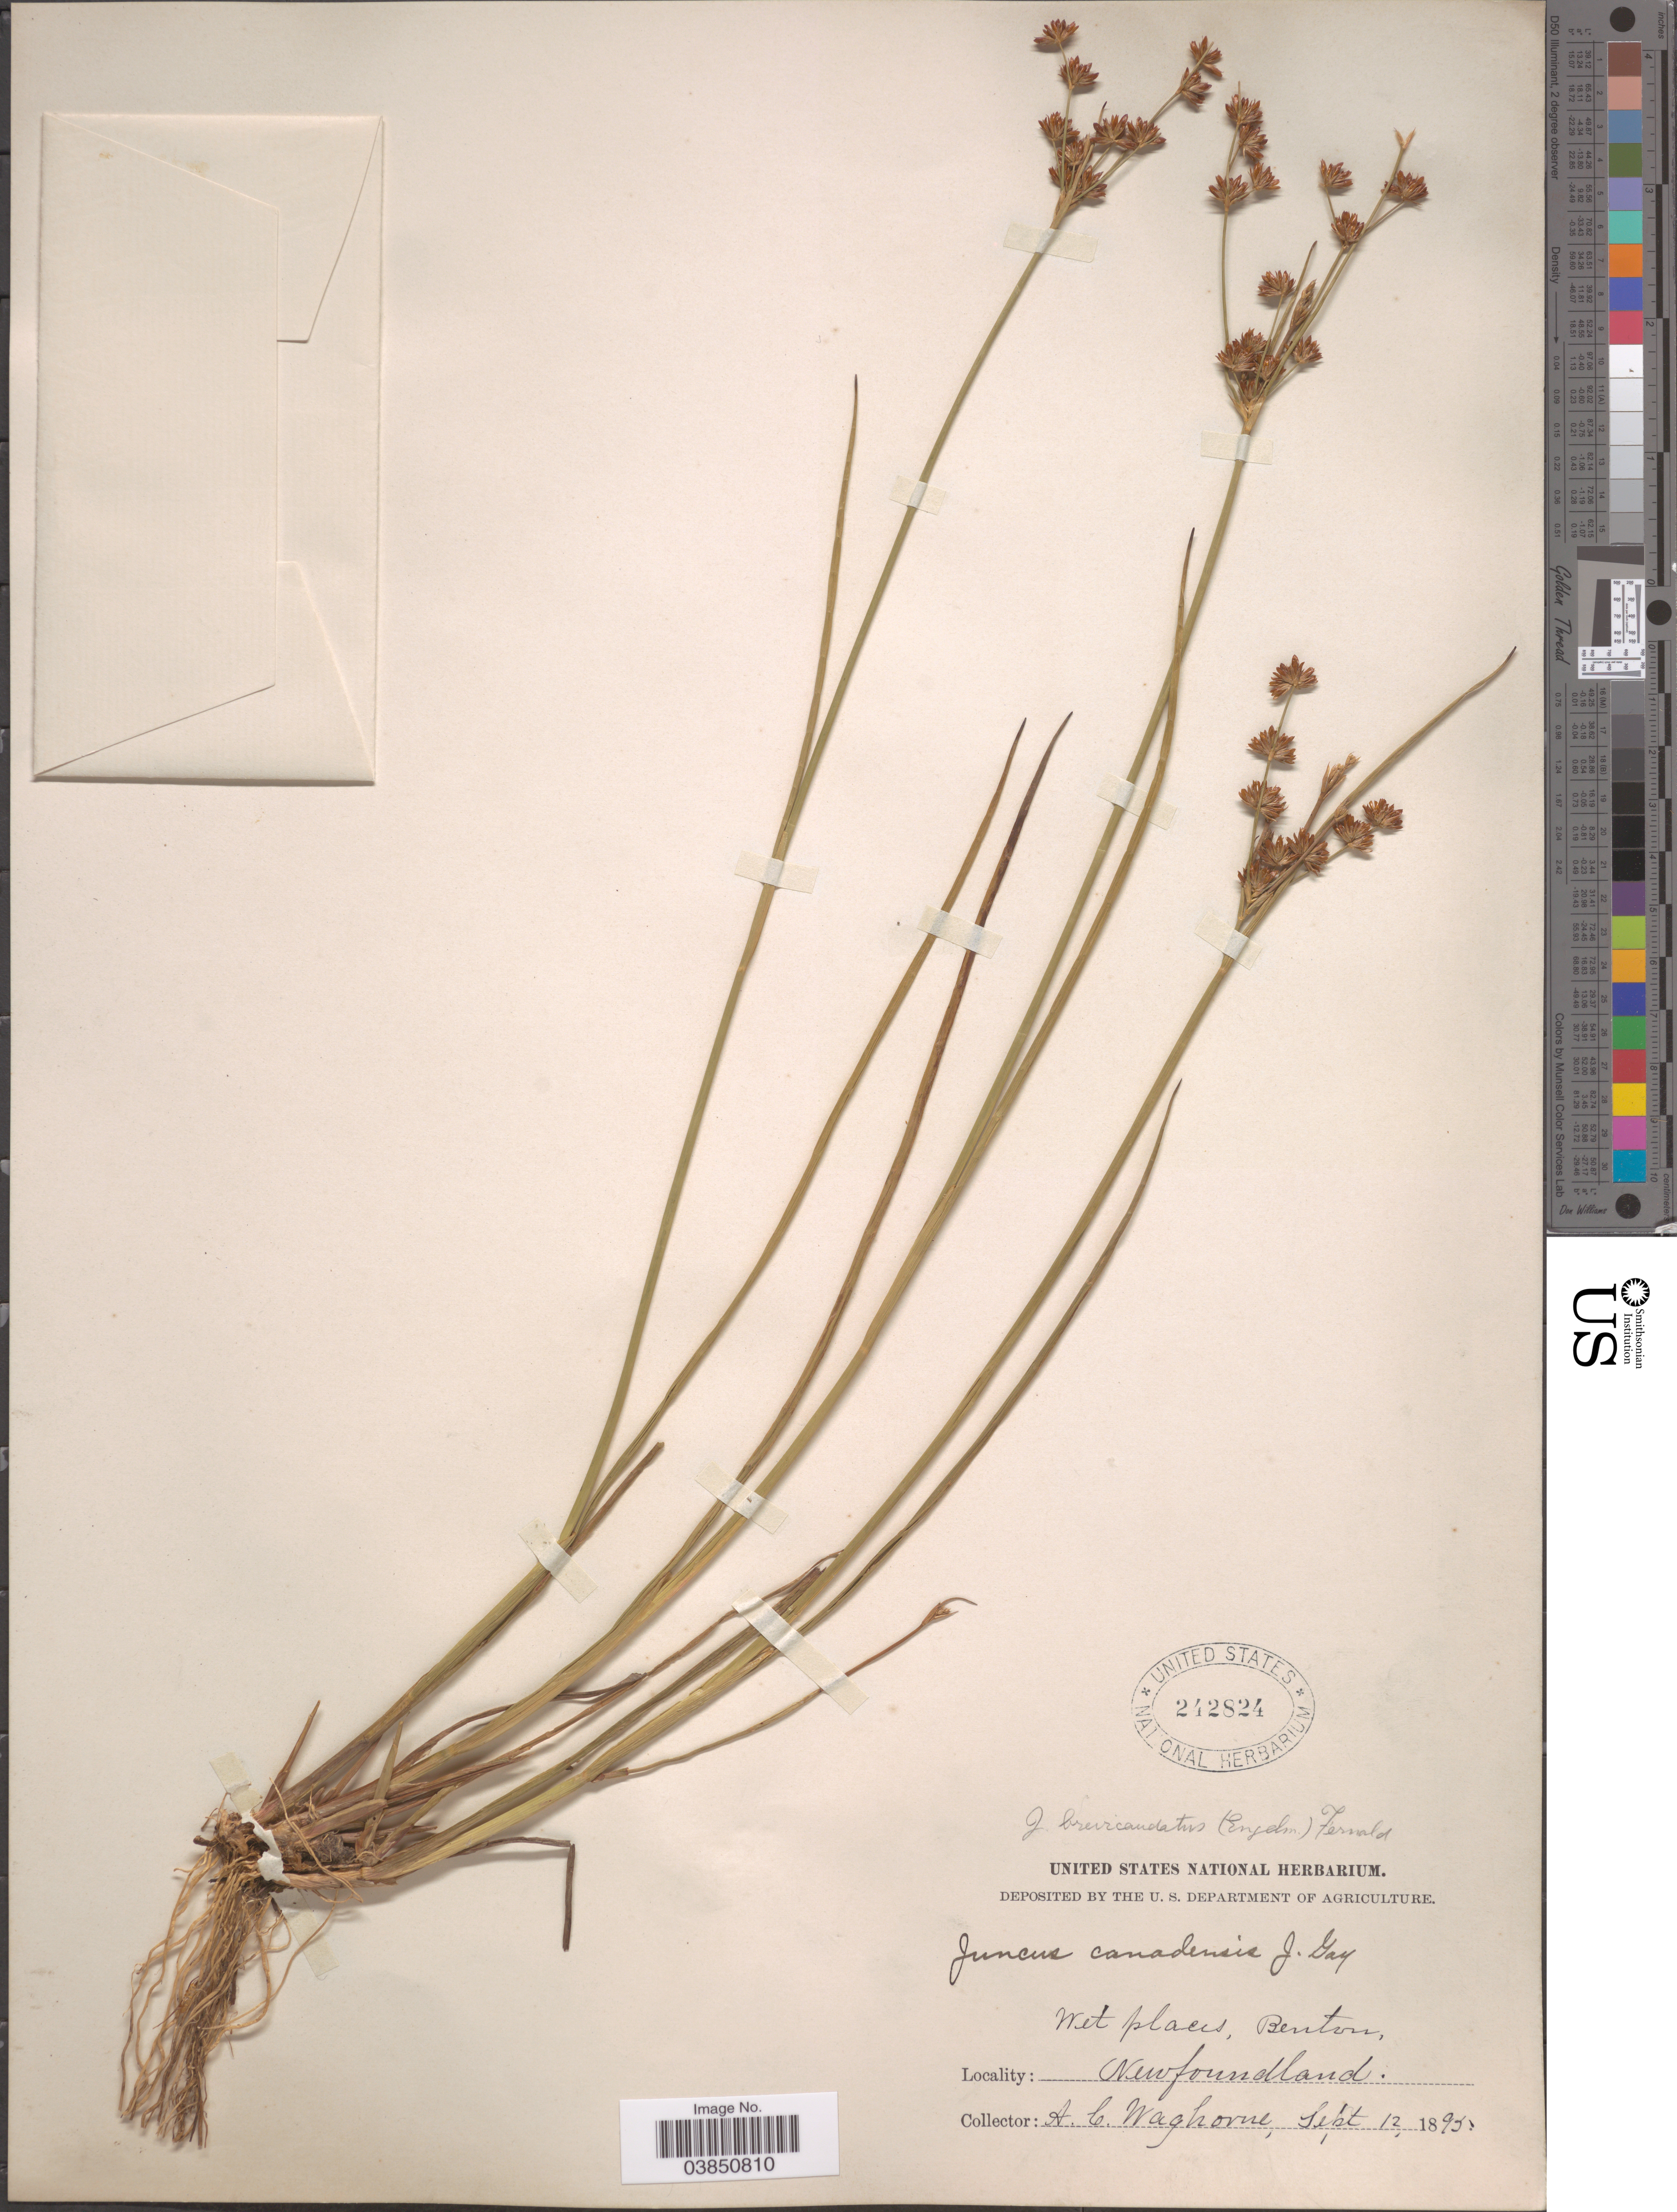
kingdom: Plantae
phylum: Tracheophyta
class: Liliopsida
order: Poales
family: Juncaceae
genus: Juncus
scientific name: Juncus brevicaudatus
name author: (Engelm.) Fernald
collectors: A. Waghorne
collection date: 1895-09-12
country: Canada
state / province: Newfoundland and Labrador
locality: Benton.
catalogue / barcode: US 242824